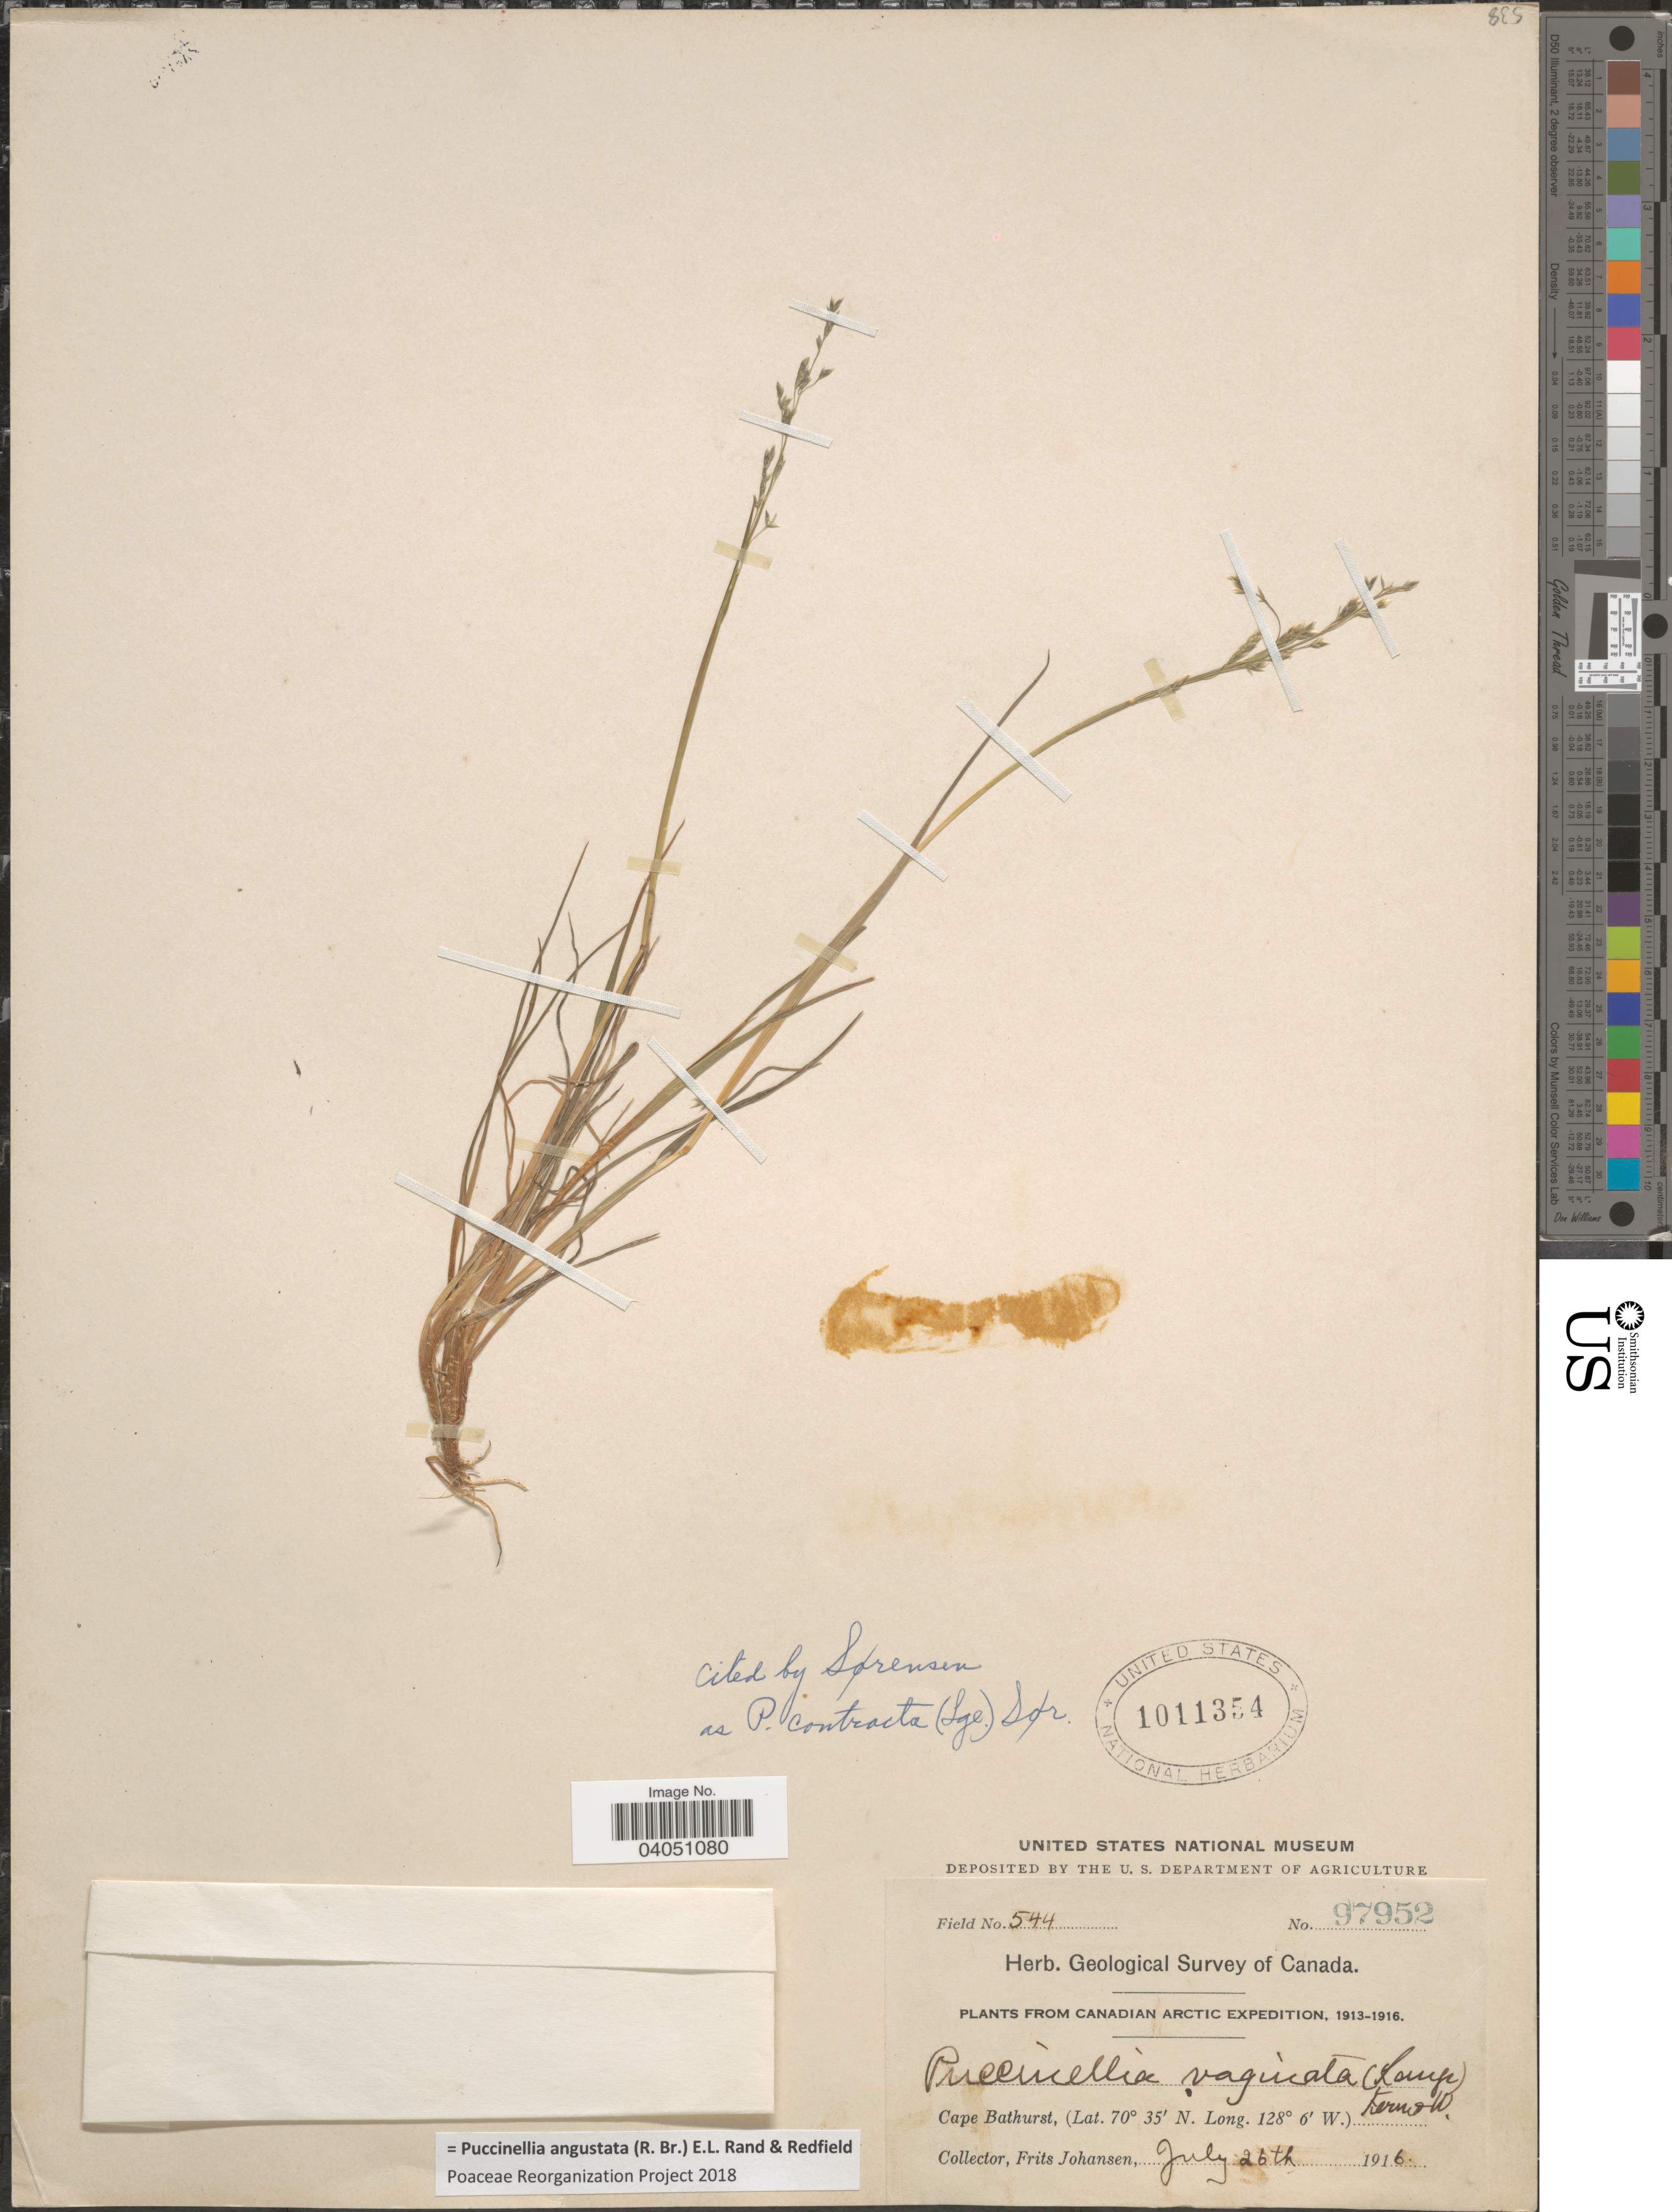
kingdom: Plantae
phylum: Tracheophyta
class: Liliopsida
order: Poales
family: Poaceae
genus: Puccinellia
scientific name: Puccinellia angustata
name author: (R. Br.) Nash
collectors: F. Johansen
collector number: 97952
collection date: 1916-07-26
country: Canada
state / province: Northwest Territories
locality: Canadian Arctic. Cape Bathurst.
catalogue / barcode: US 1011354